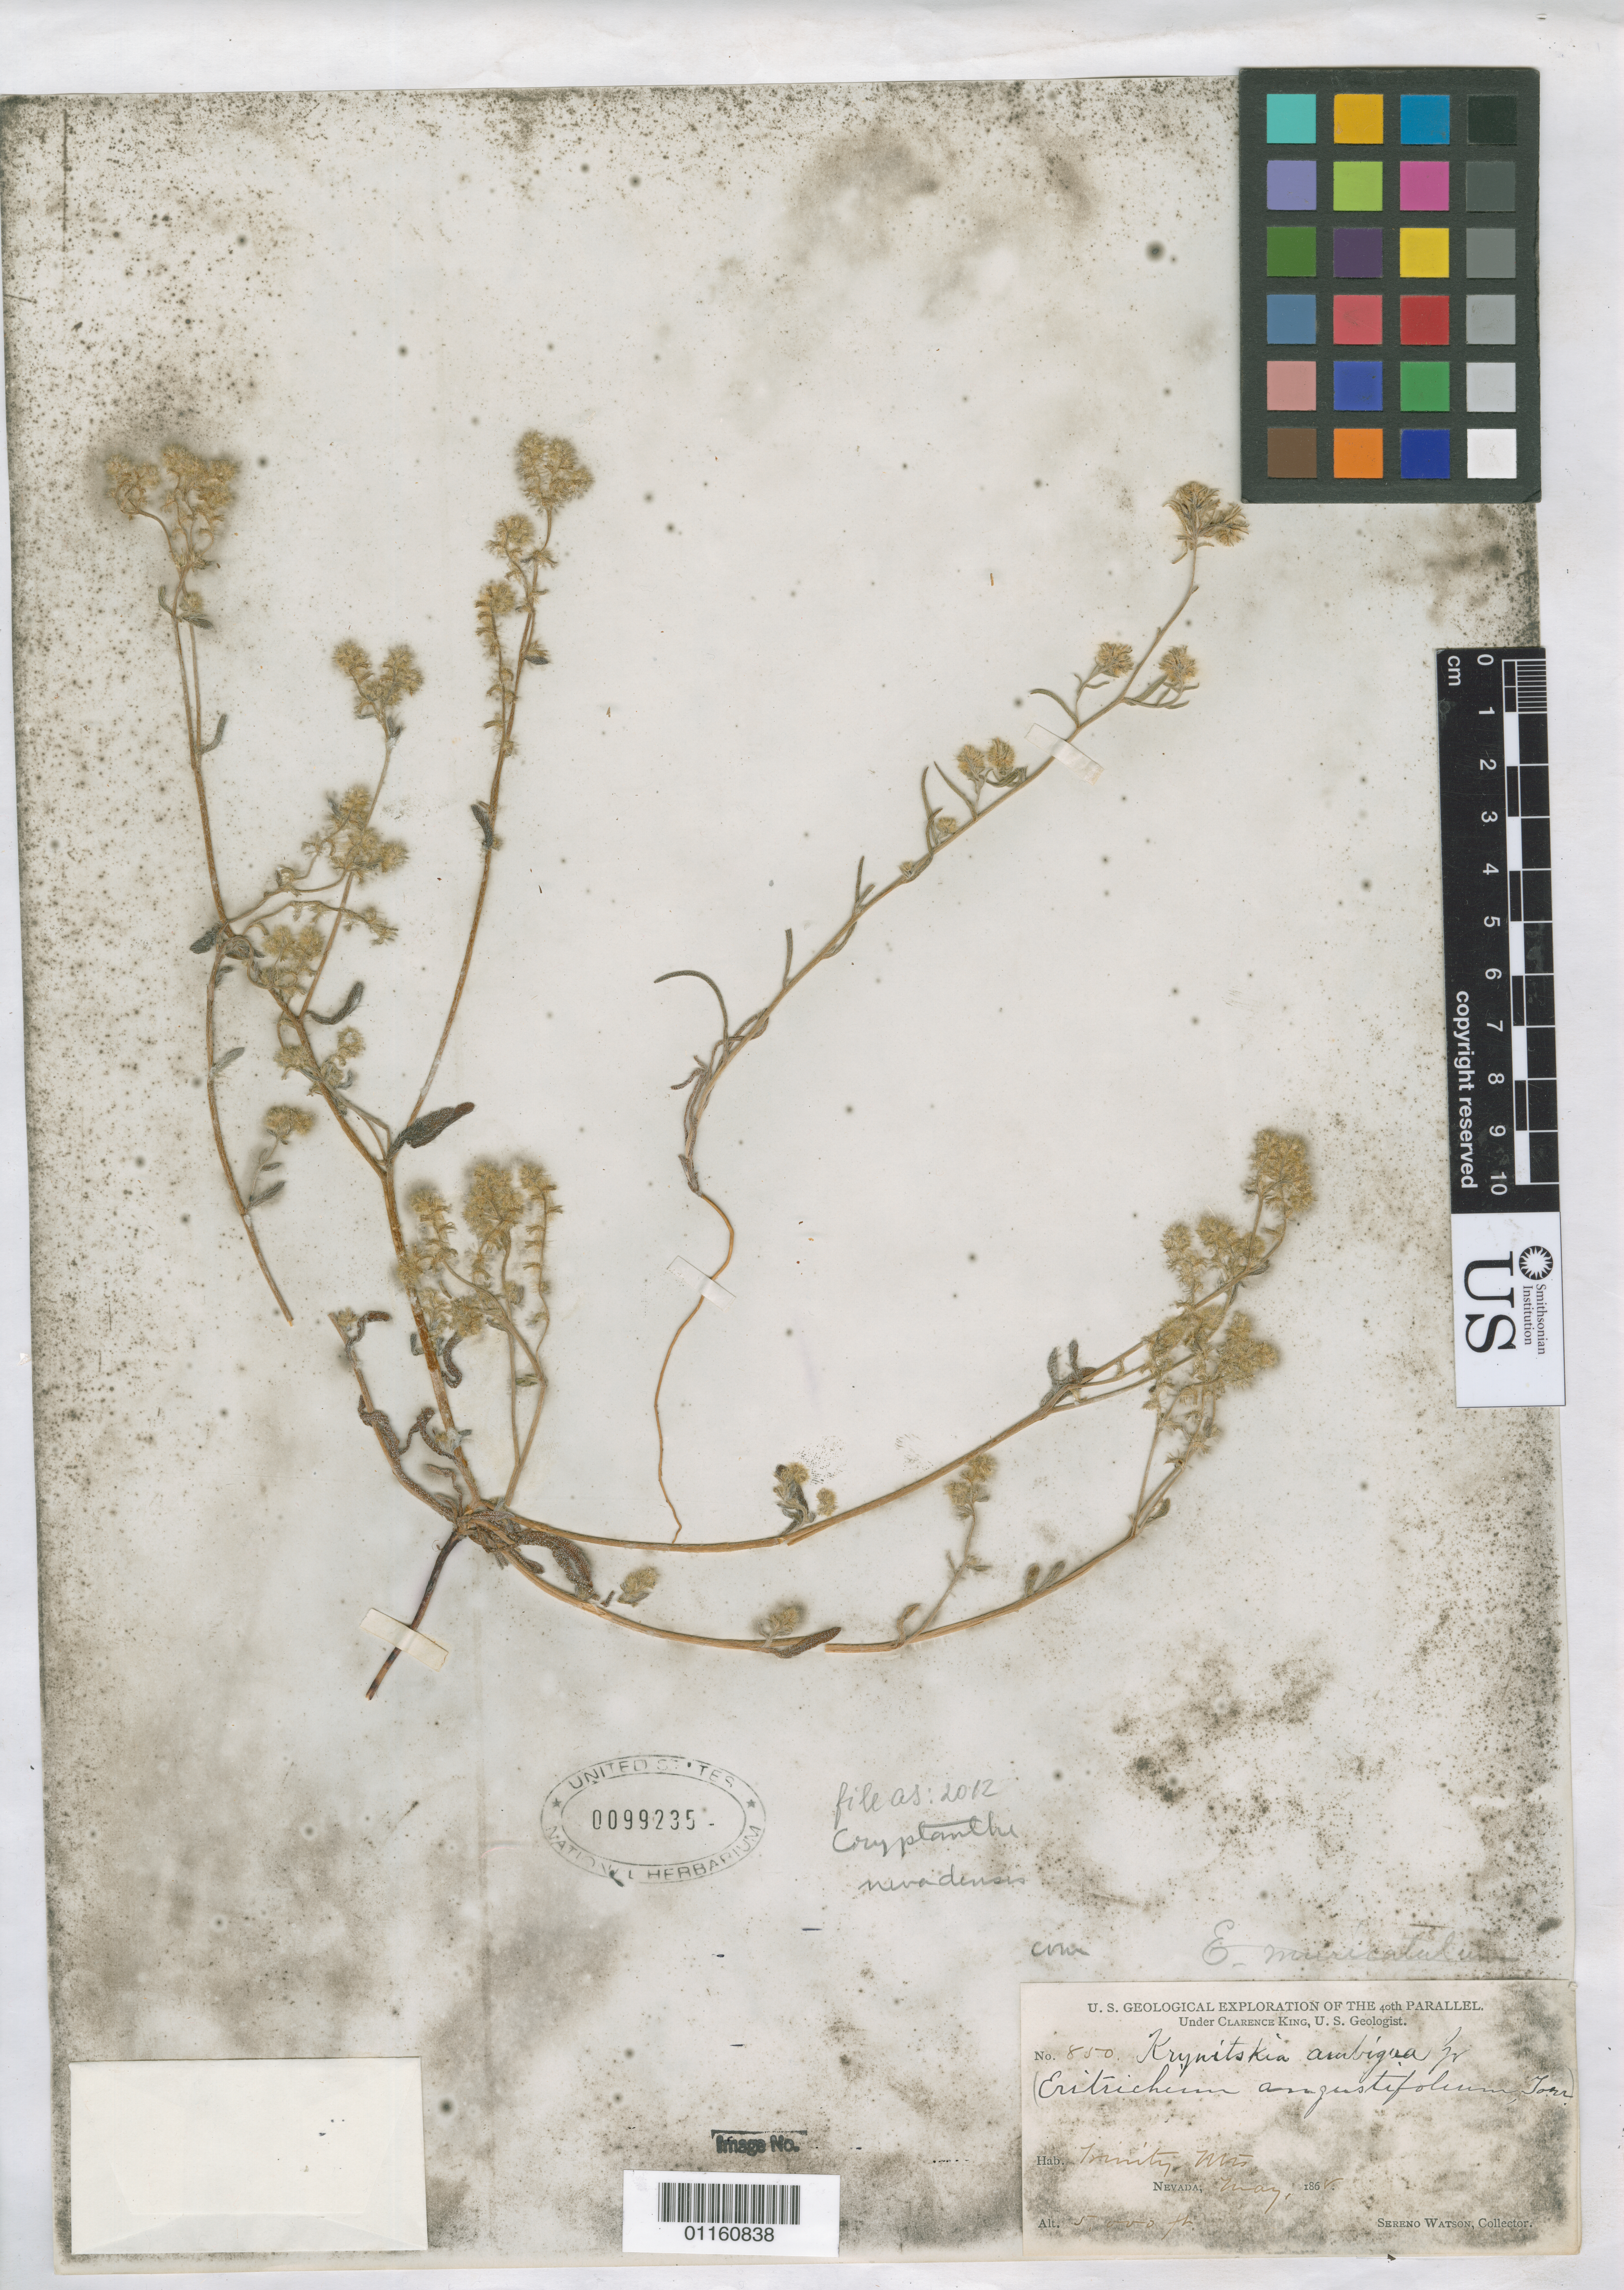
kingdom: Plantae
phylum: Tracheophyta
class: Magnoliopsida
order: Boraginales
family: Boraginaceae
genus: Cryptantha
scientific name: Cryptantha nevadensis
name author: A. Nelson & P.B. Kenn.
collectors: S. Watson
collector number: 850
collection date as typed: May 1868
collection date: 1868-05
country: United States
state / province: Nevada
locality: Trinity Mts.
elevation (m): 1524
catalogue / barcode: US 99235